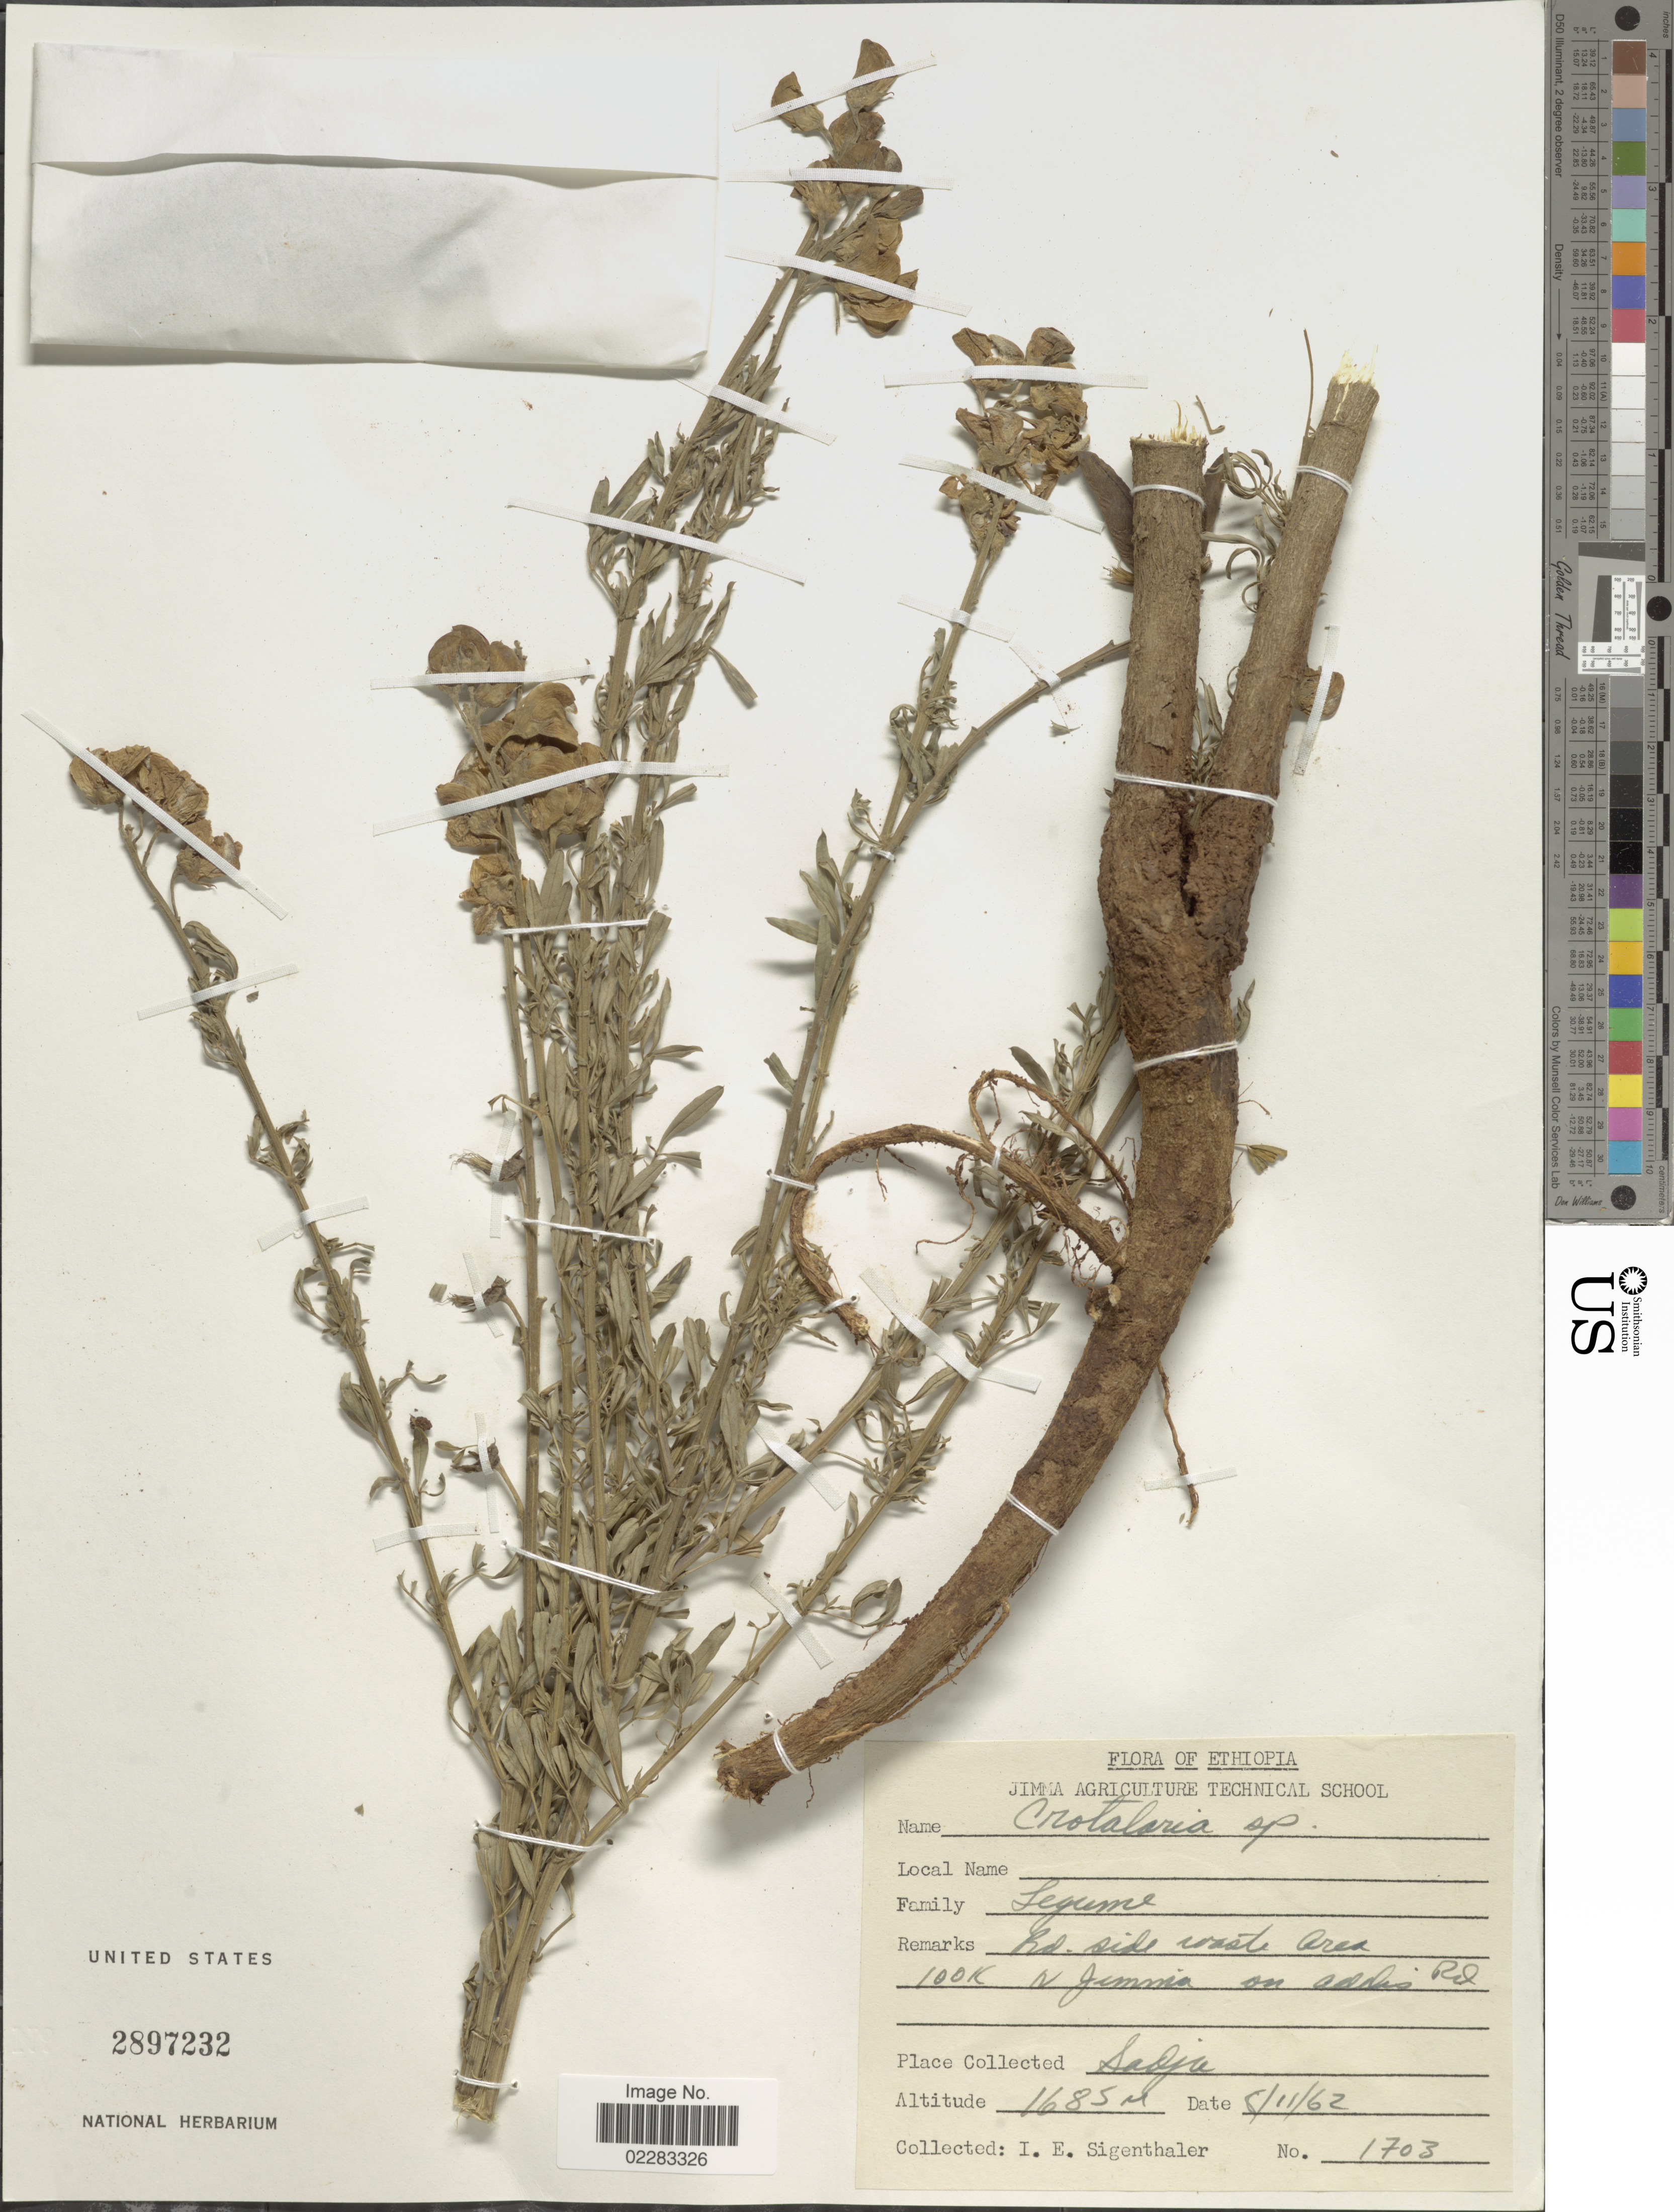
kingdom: Plantae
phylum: Tracheophyta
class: Magnoliopsida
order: Fabales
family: Fabaceae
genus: Crotalaria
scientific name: Crotalaria sp.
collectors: I. Sigenthaler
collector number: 1703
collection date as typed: Transcribed d/m/y: 8/11/62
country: Ethiopia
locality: Rd side waste area 100 k N Jemmssia on ad [illegible text] Rd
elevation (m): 1685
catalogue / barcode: US 2897232